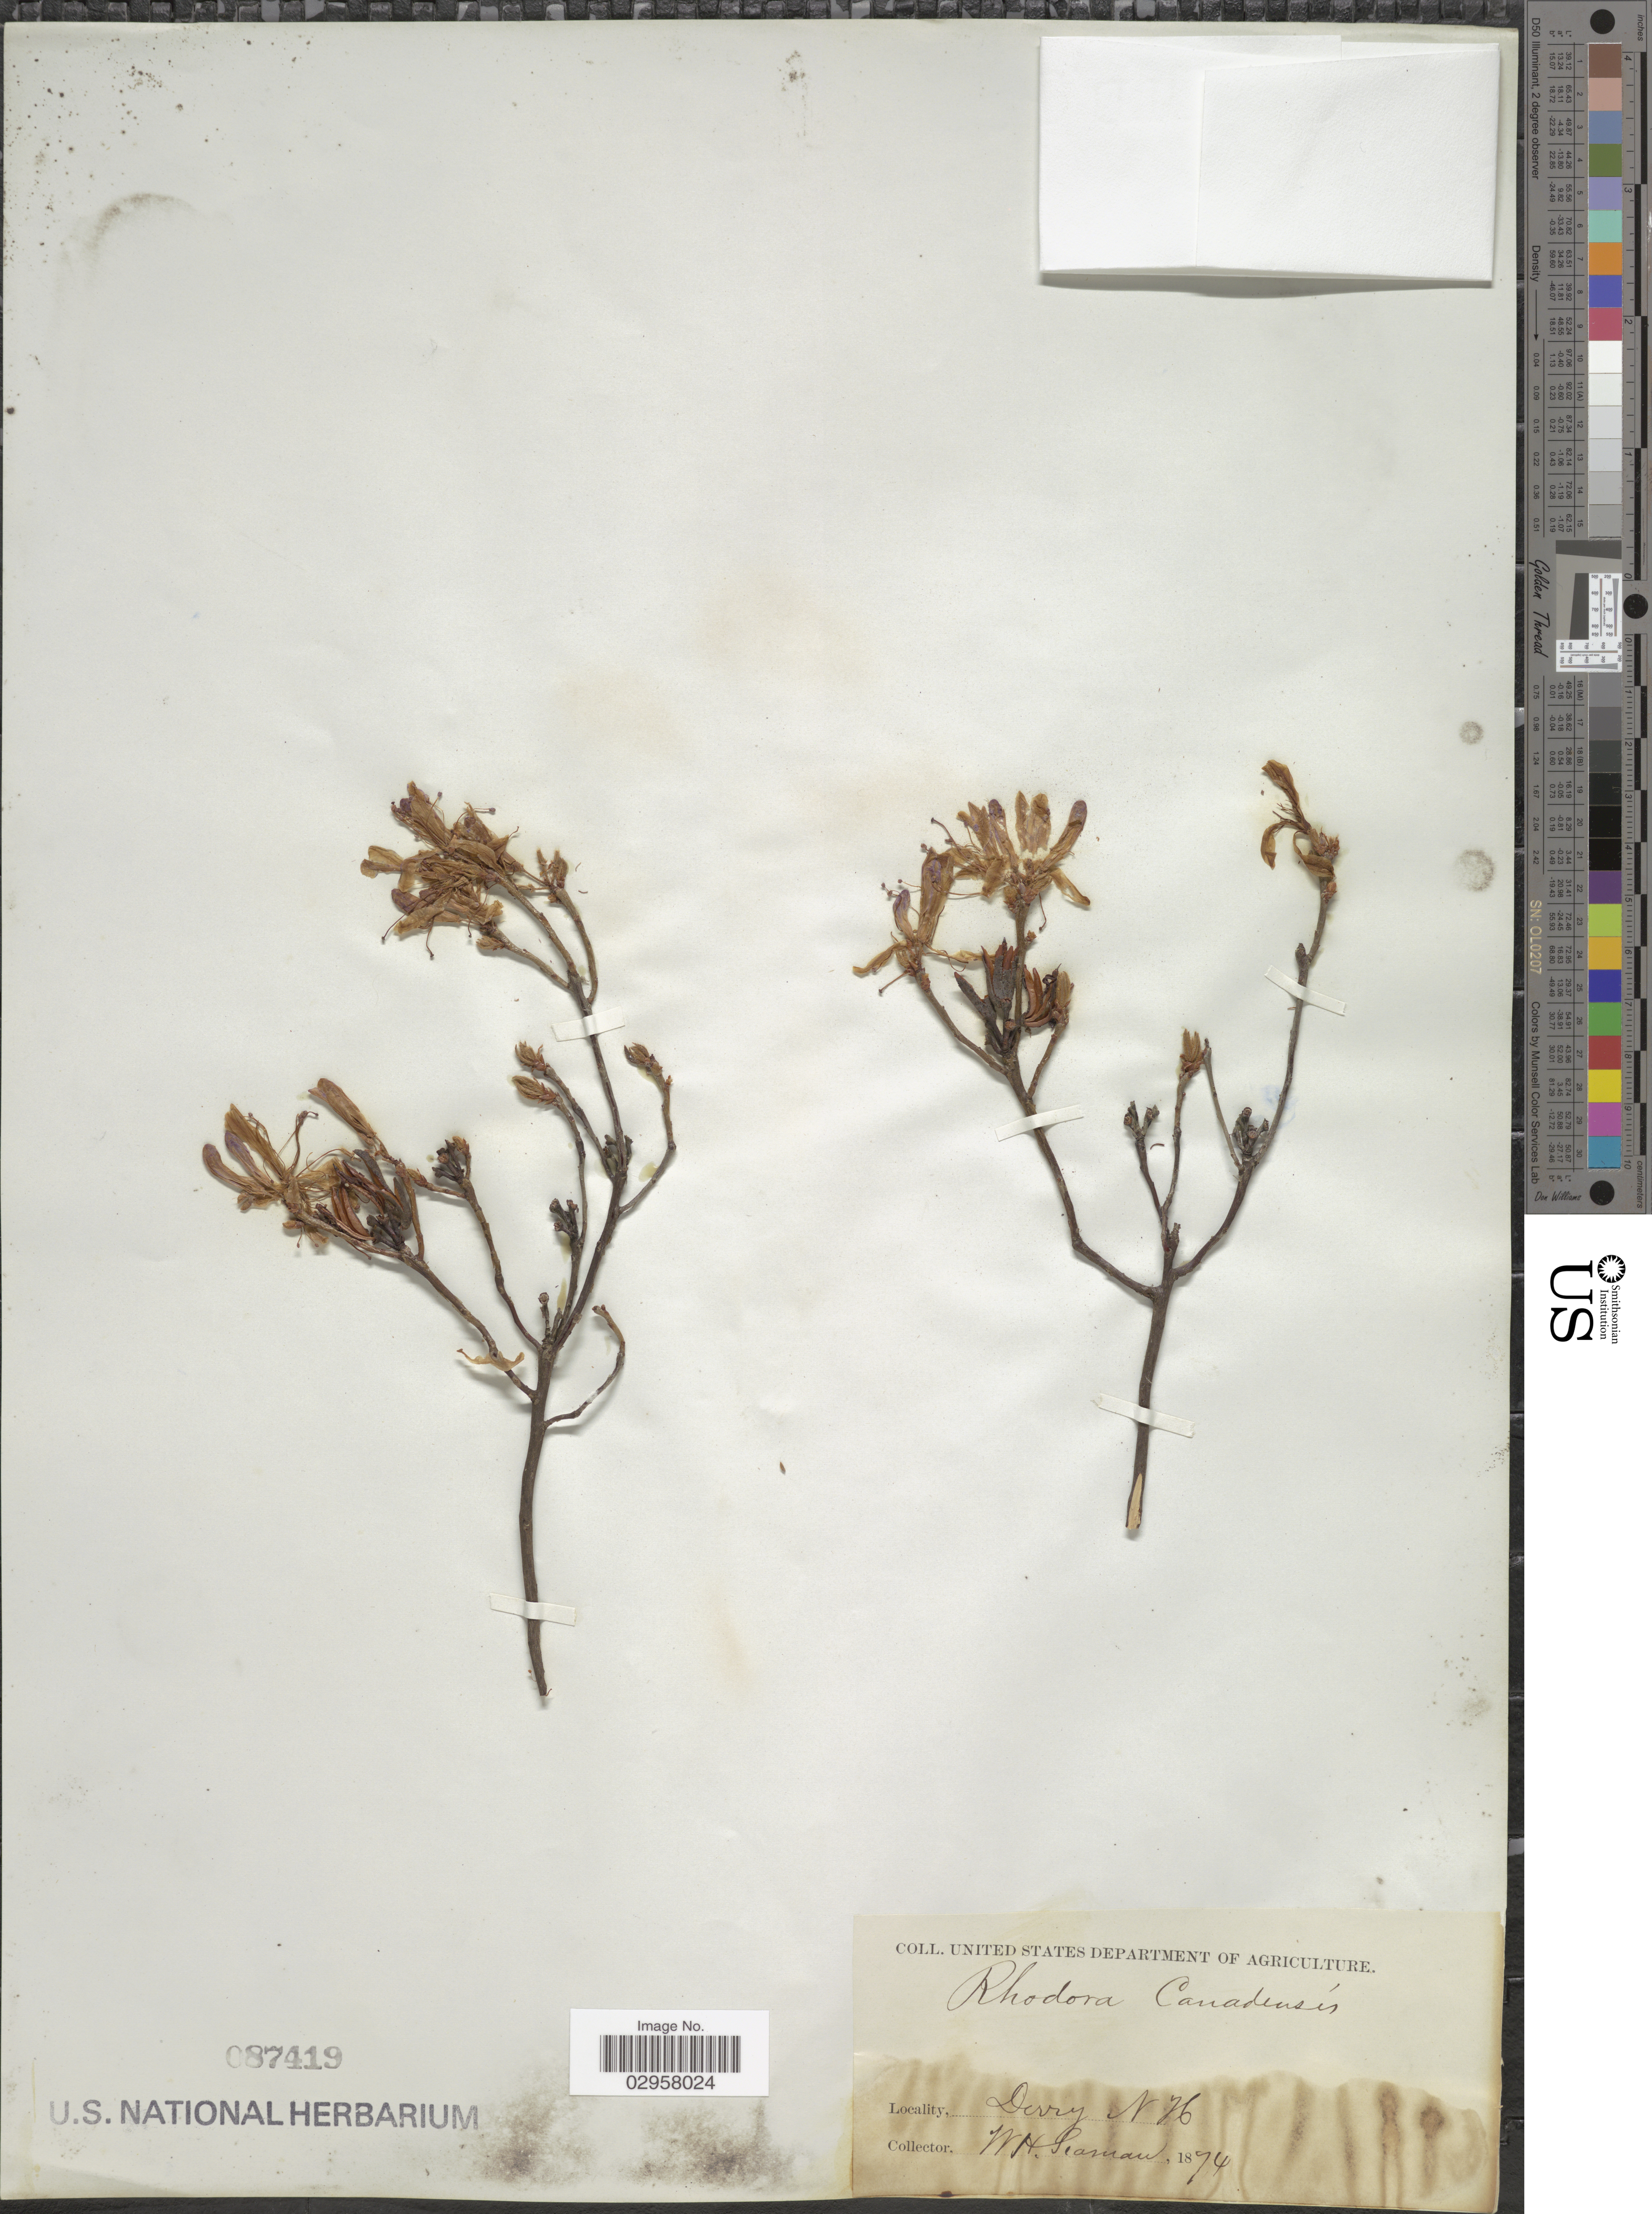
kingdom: Plantae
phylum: Tracheophyta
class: Magnoliopsida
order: Ericales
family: Ericaceae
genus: Rhododendron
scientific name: Rhododendron canadense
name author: (L.) Torr.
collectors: W. Seaman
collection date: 1874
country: United States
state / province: New Hampshire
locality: Derry.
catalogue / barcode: US 87419